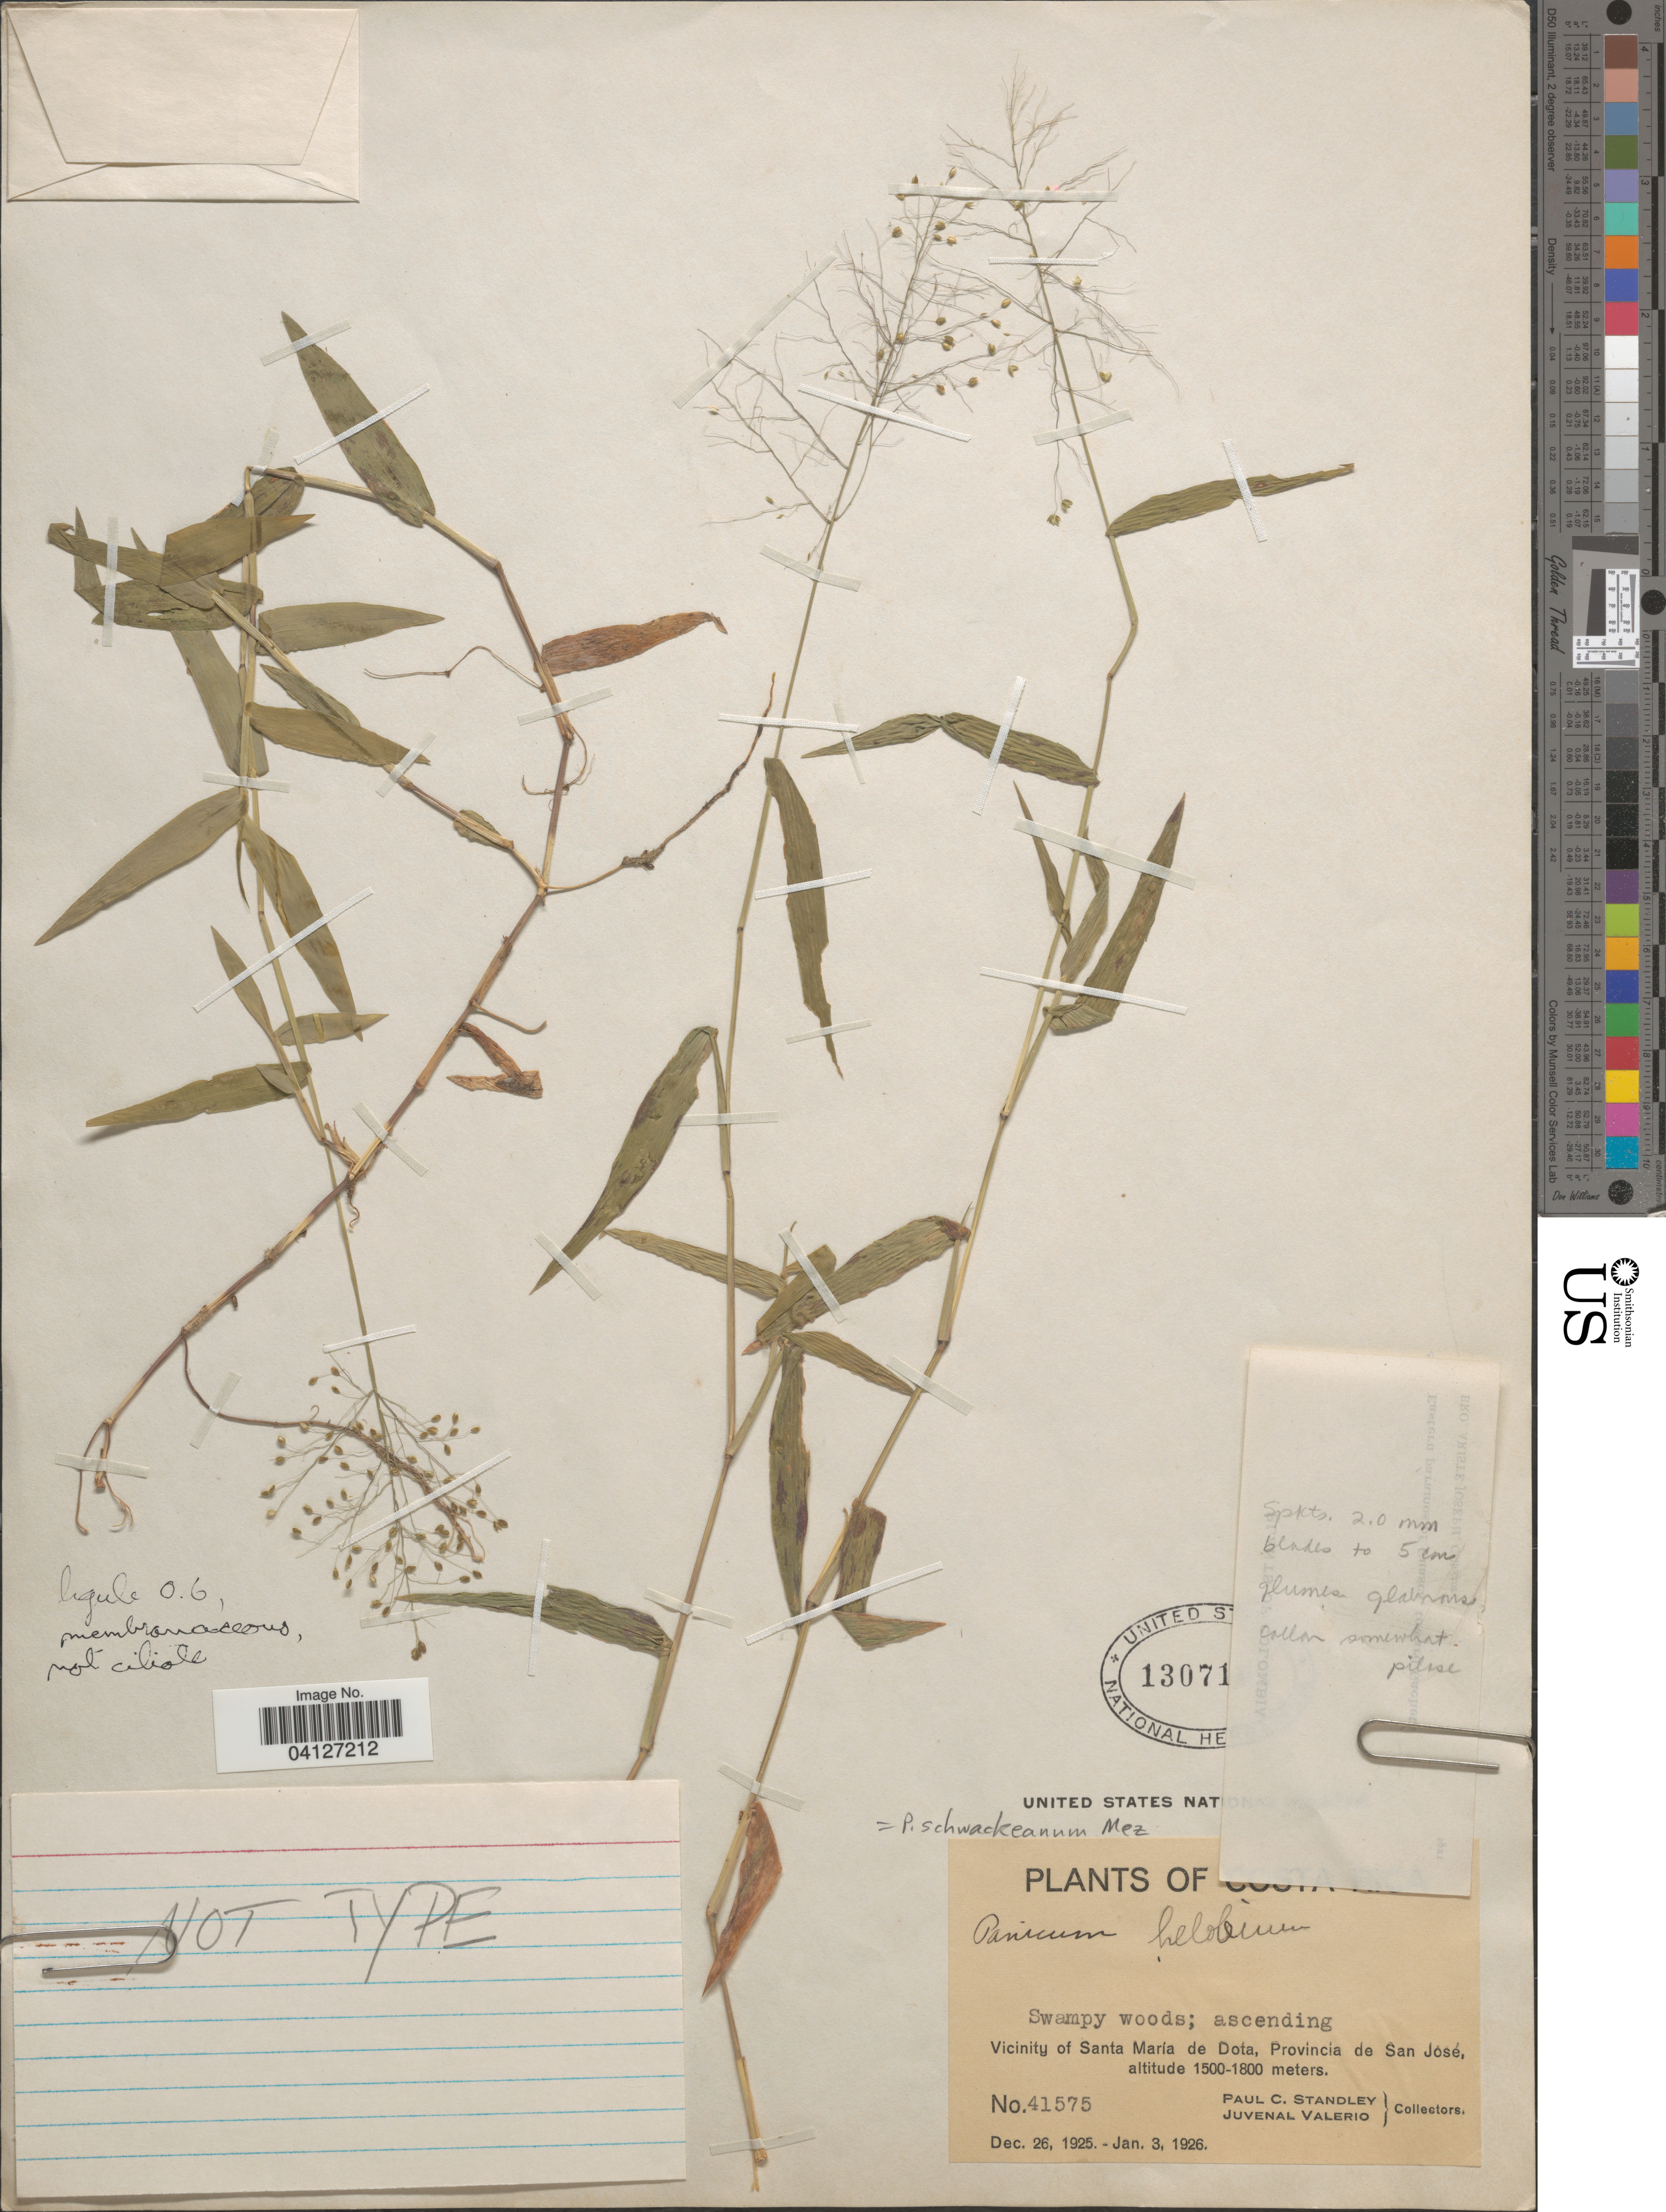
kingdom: Plantae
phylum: Tracheophyta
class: Liliopsida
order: Poales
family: Poaceae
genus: Panicum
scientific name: Panicum schwackeanum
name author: Mez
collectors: P. C. Standley & J. Valerio R.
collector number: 41575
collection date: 1925-12-26/1926-01-03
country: Costa Rica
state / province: San José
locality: Vicinity of Santa María de Dota.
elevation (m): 1500